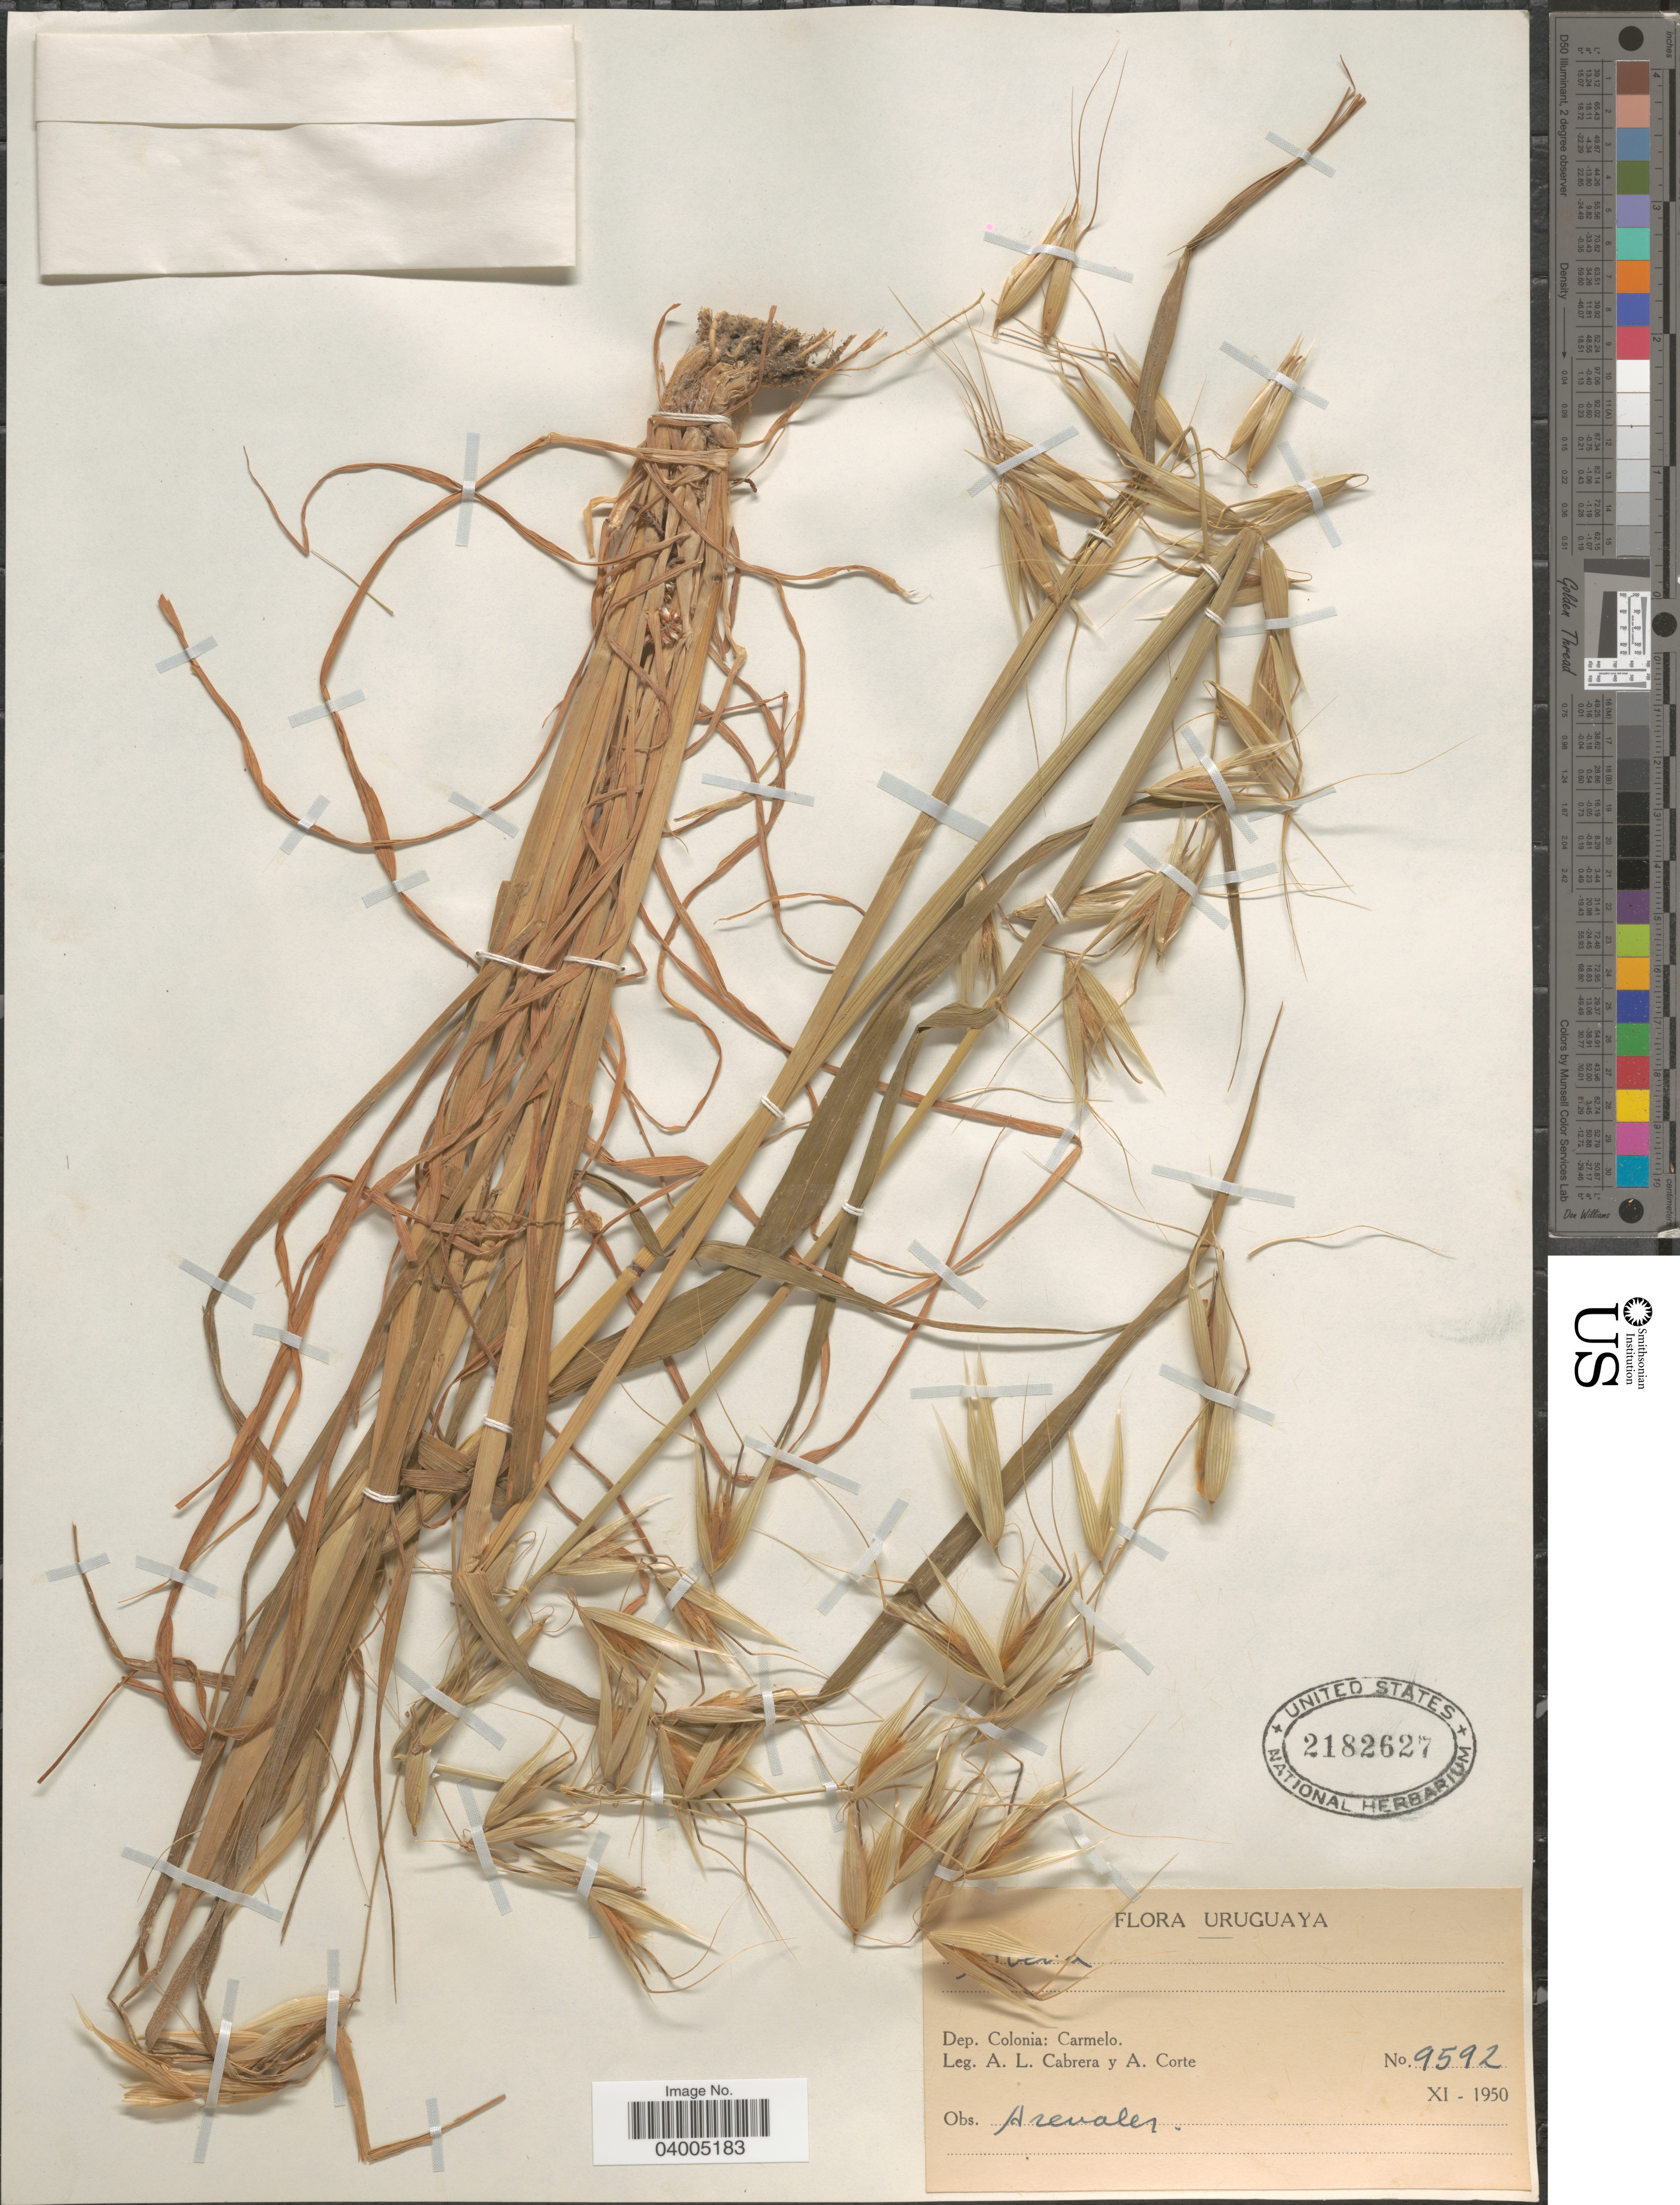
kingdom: Plantae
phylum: Tracheophyta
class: Liliopsida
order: Poales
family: Poaceae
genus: Avena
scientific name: Avena sp.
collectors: A. L. Cabrera & A. Corte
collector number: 9592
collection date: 1950-11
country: Uruguay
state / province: Colonia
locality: Dep. Colonia: Carmelo.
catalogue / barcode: US 2182627